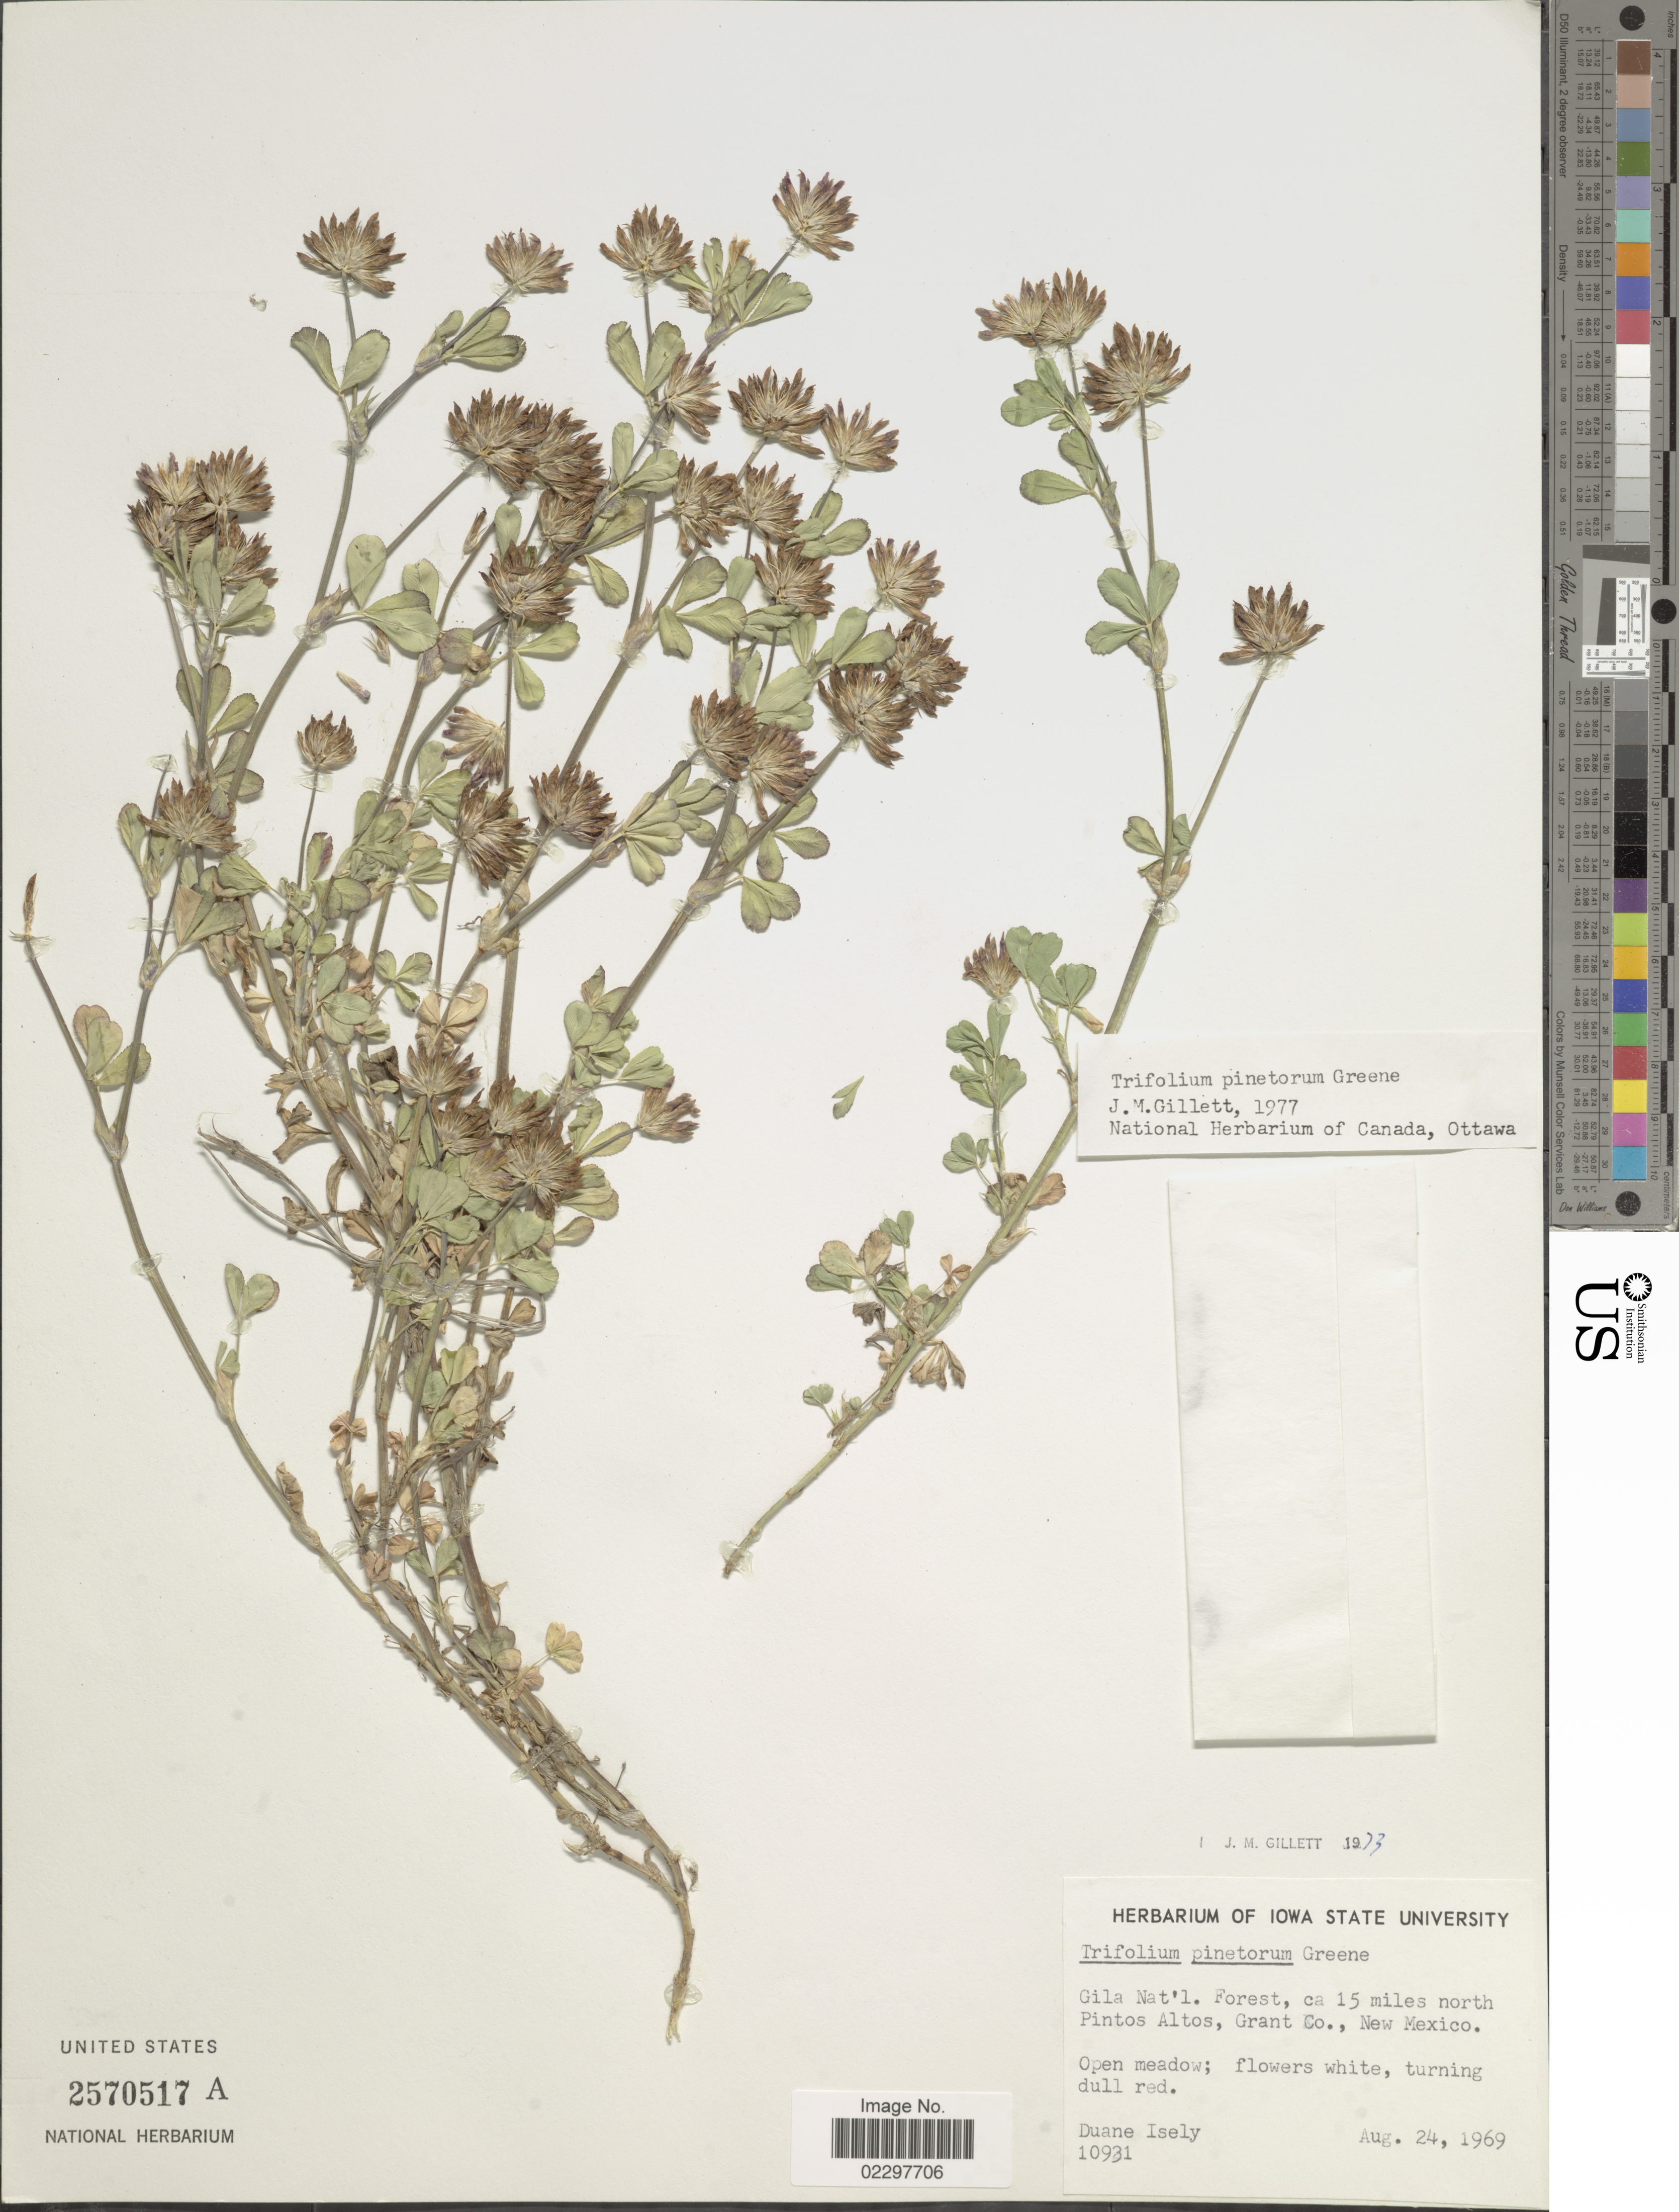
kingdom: Plantae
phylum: Tracheophyta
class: Magnoliopsida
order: Fabales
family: Fabaceae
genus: Trifolium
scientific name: Trifolium pinetorum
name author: Greene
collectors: D. Isely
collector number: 10931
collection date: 1969-08-24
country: United States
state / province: New Mexico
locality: Gil Nat'l Forest, ca 15 miles north Pintos Altos, Grant Co. Open meadow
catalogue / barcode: US 2570517A